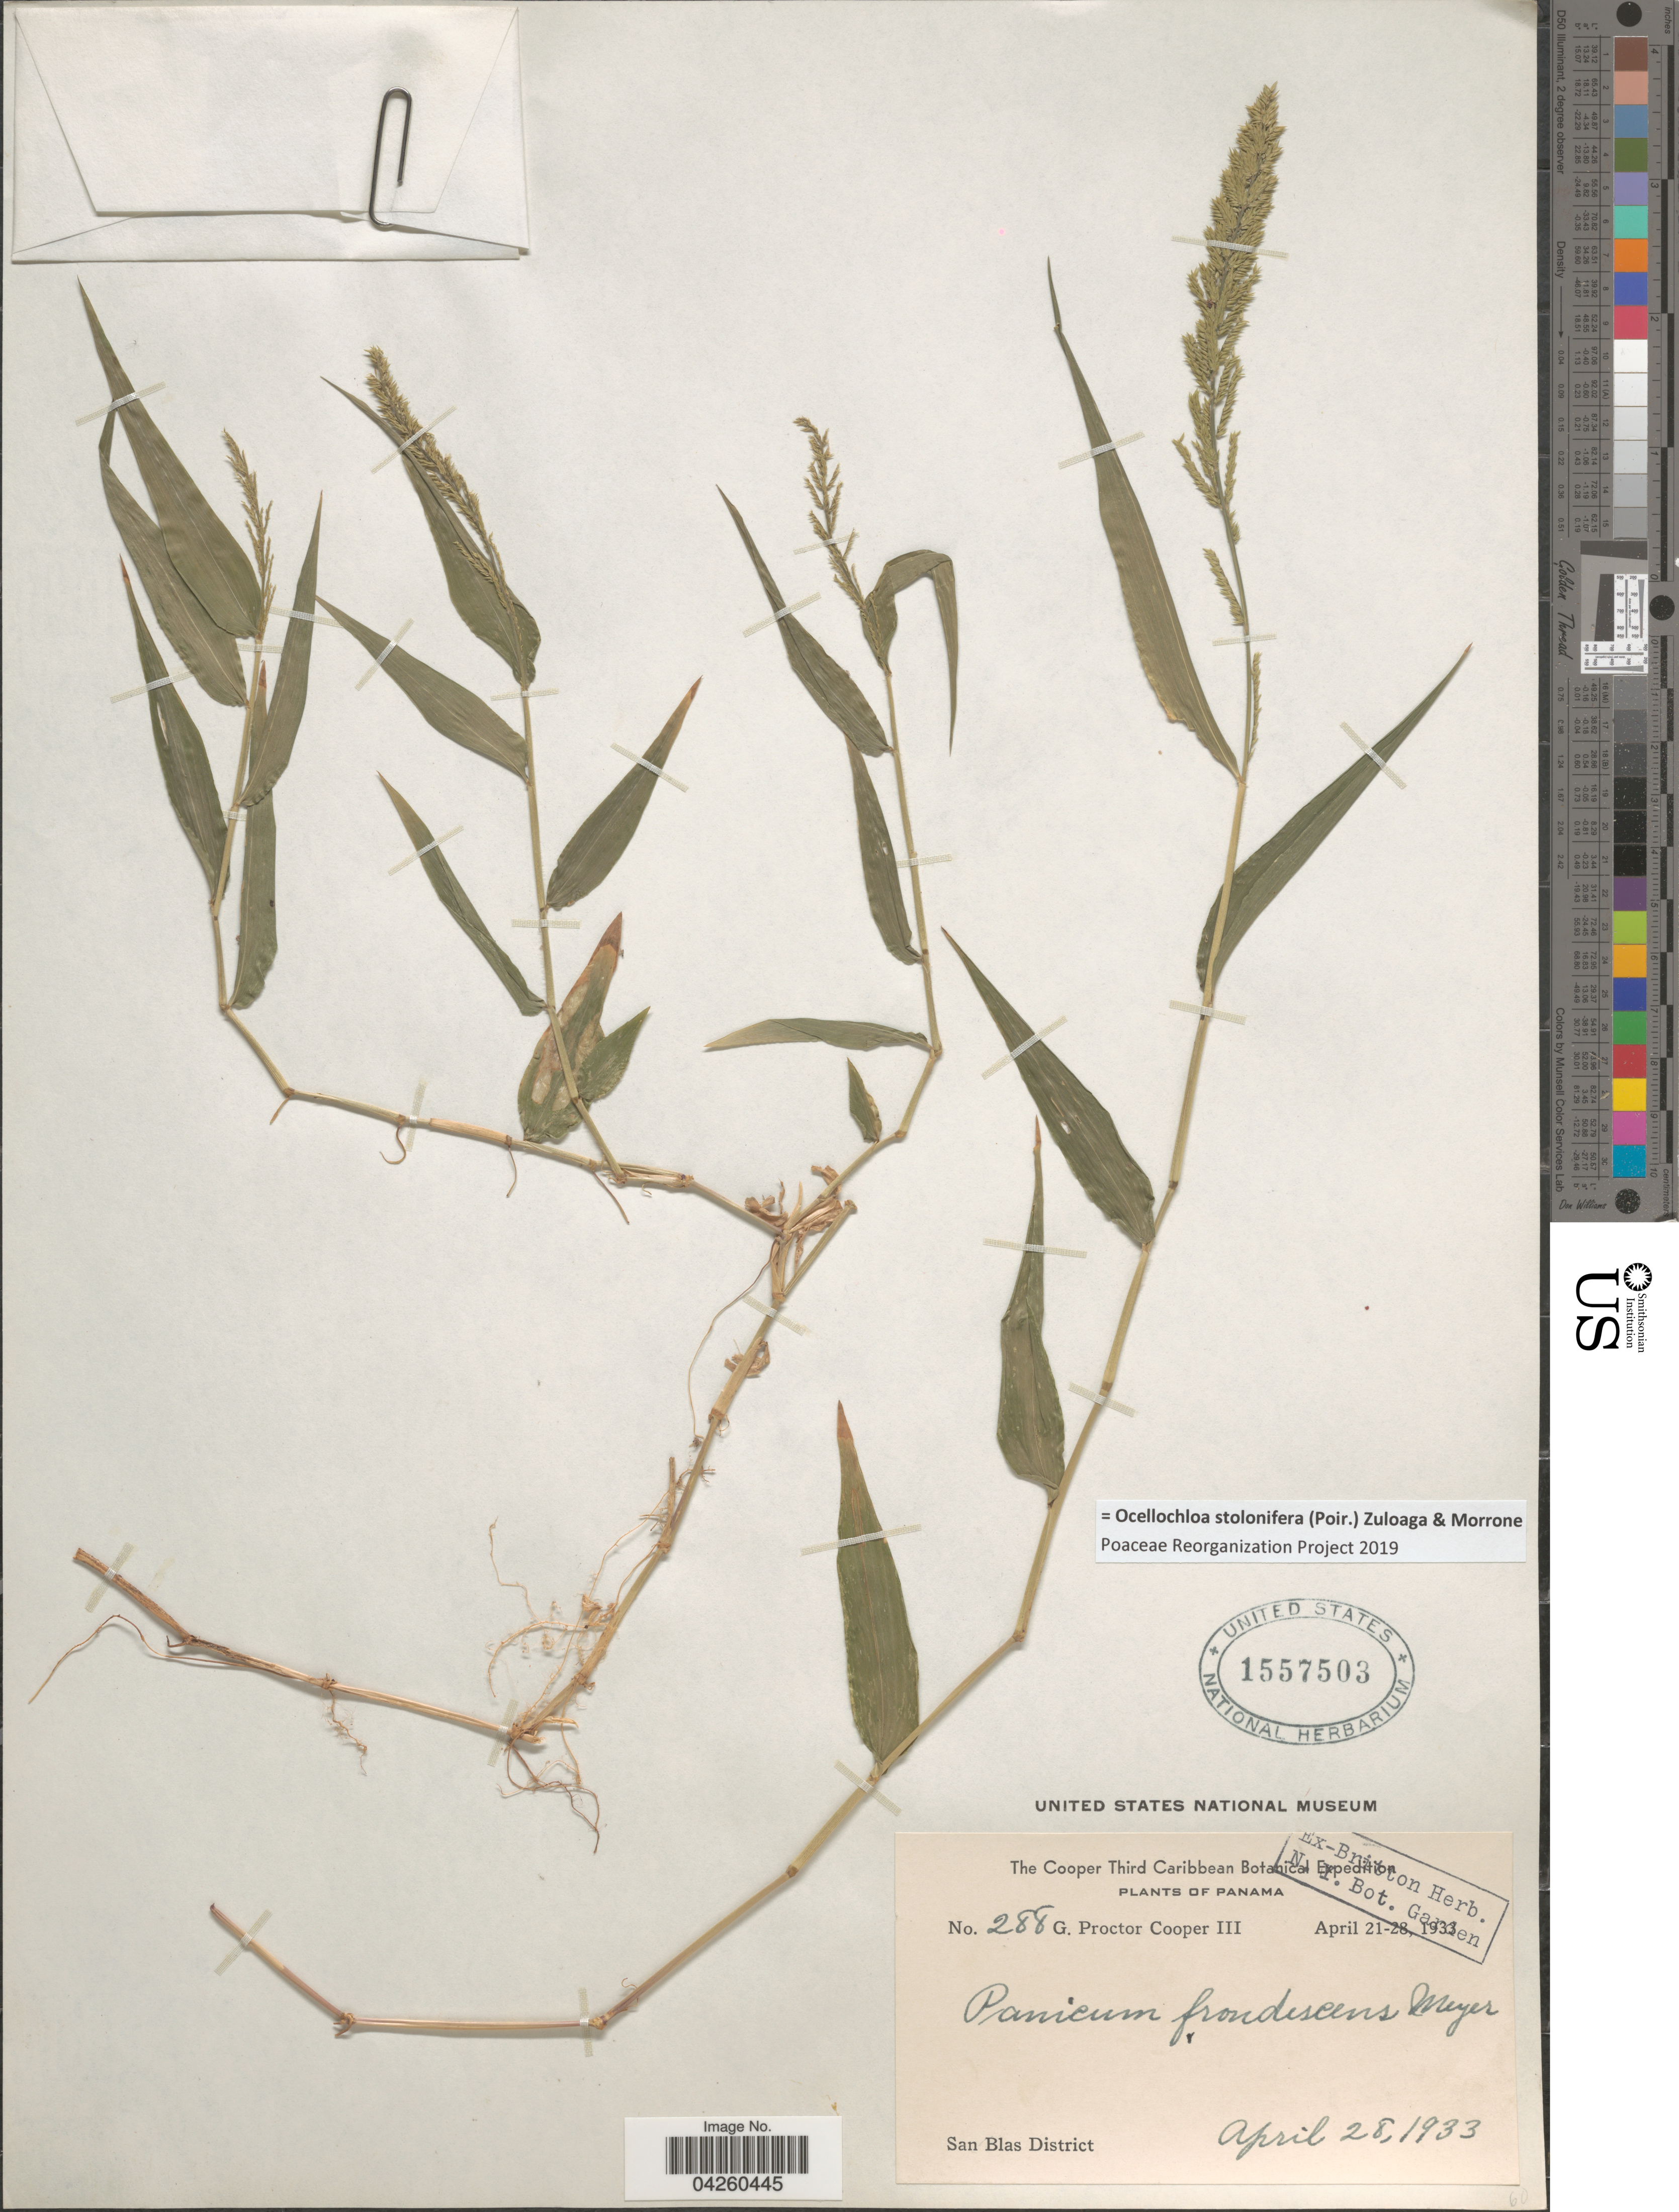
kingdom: Plantae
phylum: Tracheophyta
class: Liliopsida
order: Poales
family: Poaceae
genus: Ocellochloa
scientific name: Ocellochloa stolonifera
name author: (Poir.) Zuloaga & Morrone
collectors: G. Cooper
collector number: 288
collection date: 1933-04-28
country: Panama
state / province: Kuna Yala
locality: The Cooper Third Caribbean Botanical Expedition. San Blas District.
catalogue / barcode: US 1557503